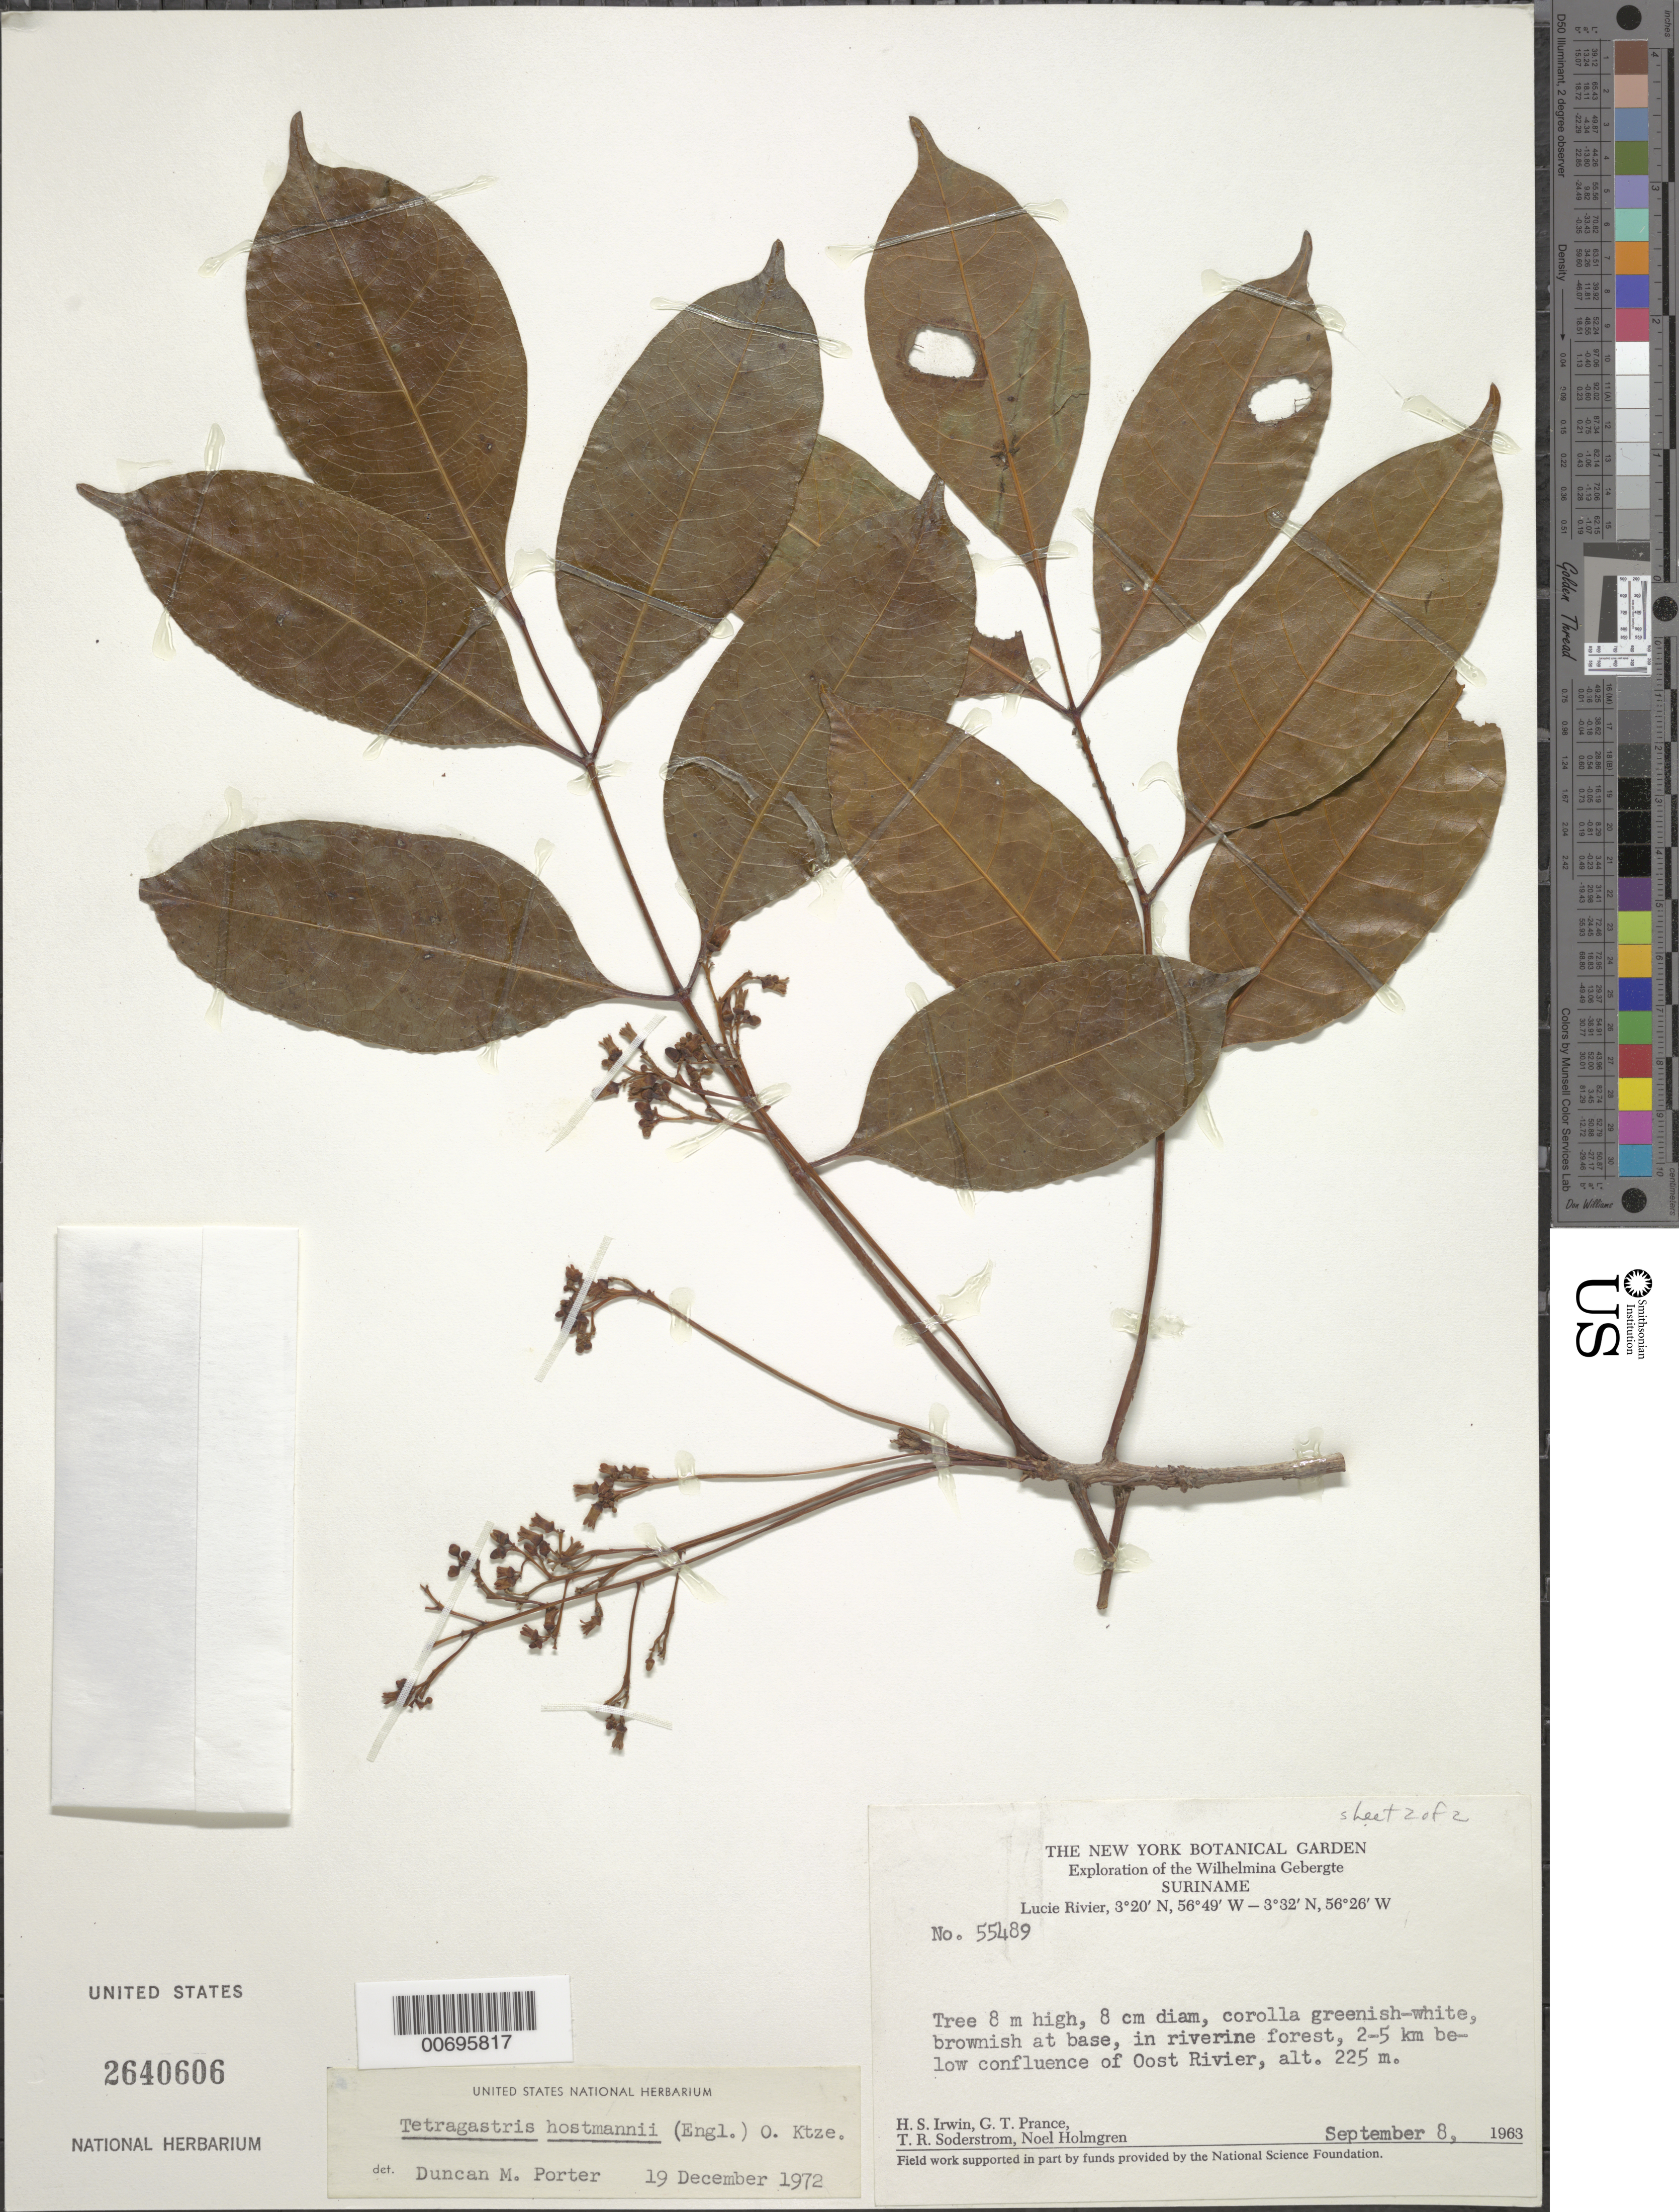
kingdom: Plantae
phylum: Tracheophyta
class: Magnoliopsida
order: Sapindales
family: Burseraceae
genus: Protium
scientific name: Protium surinamense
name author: Byng & Christenh.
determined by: Daly, Douglas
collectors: H. Irwin, G. T. Prance, T. R. Soderstrom & N. H. Holmgren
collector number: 55489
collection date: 1963-09-08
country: Suriname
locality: Wilhelmina Gebergte. Lucie River. Riverine forest, 2-5 km below confluence of Oost Rivier.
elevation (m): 225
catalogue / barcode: US 2640606